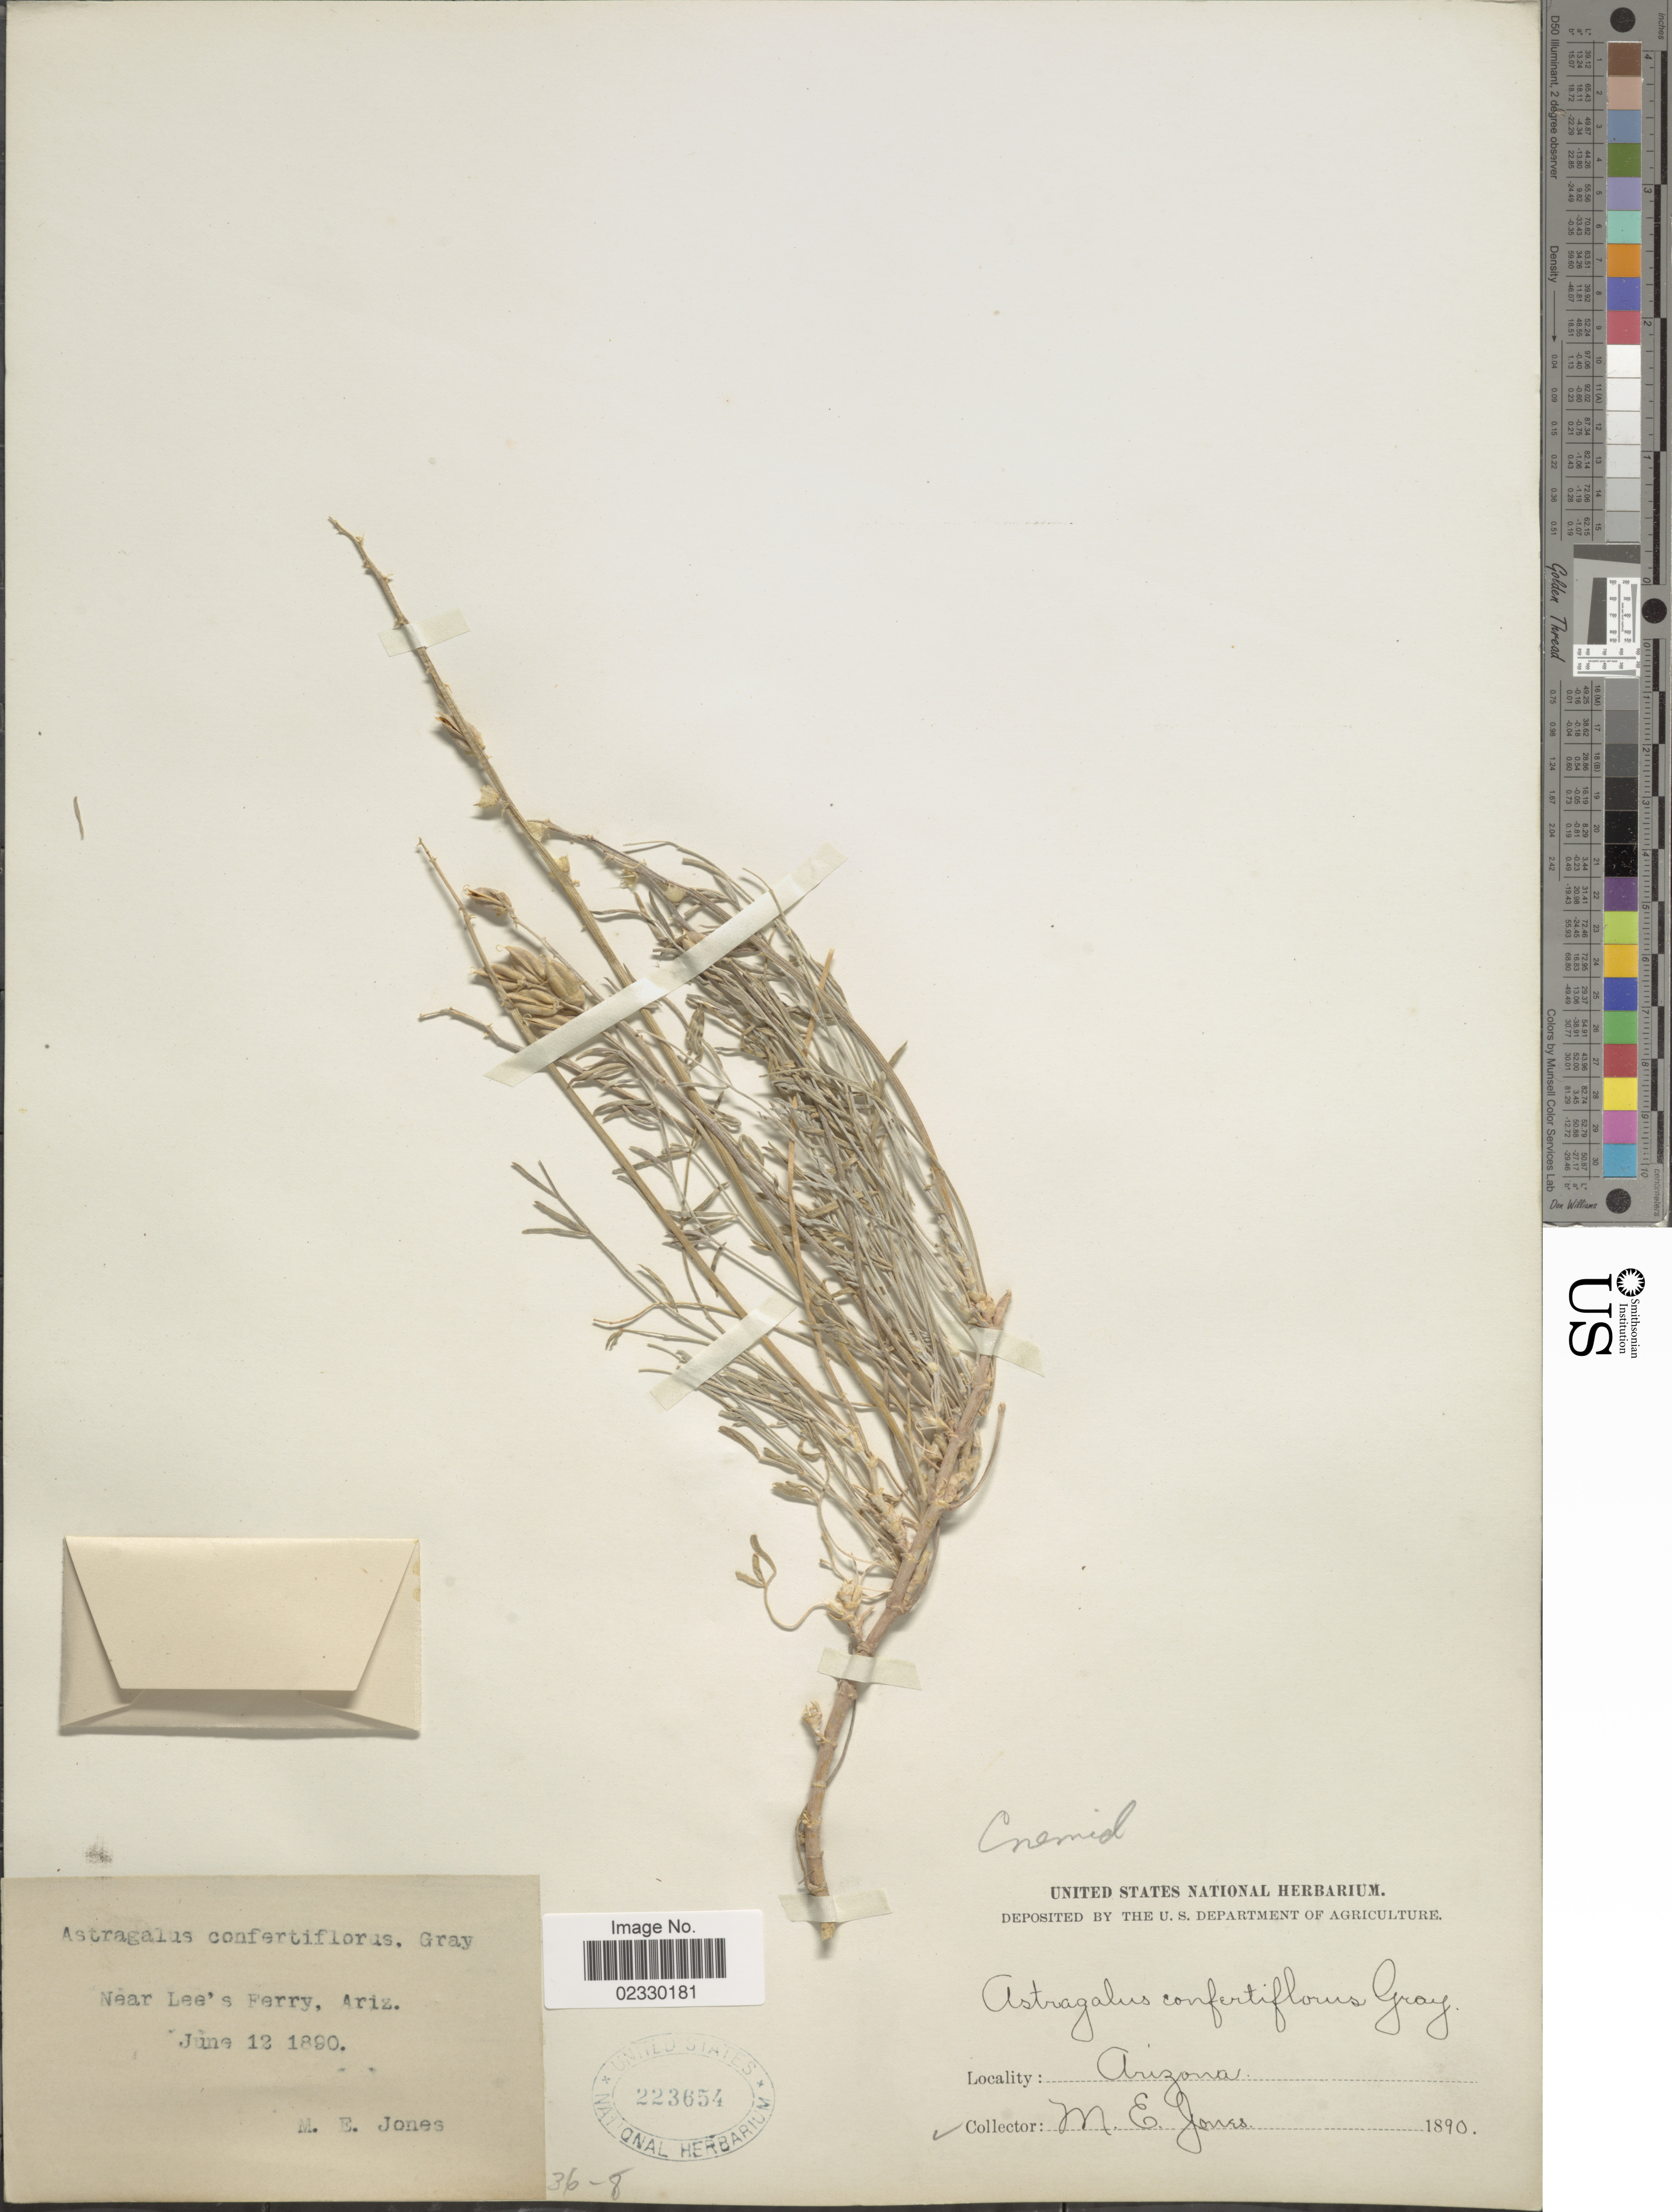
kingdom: Plantae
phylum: Tracheophyta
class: Magnoliopsida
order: Fabales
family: Fabaceae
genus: Astragalus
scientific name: Astragalus confertiflorus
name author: A. Gray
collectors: M. E. Jones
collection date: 1890-06-12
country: United States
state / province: Arizona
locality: Near Lee's Ferry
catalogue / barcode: US 223654